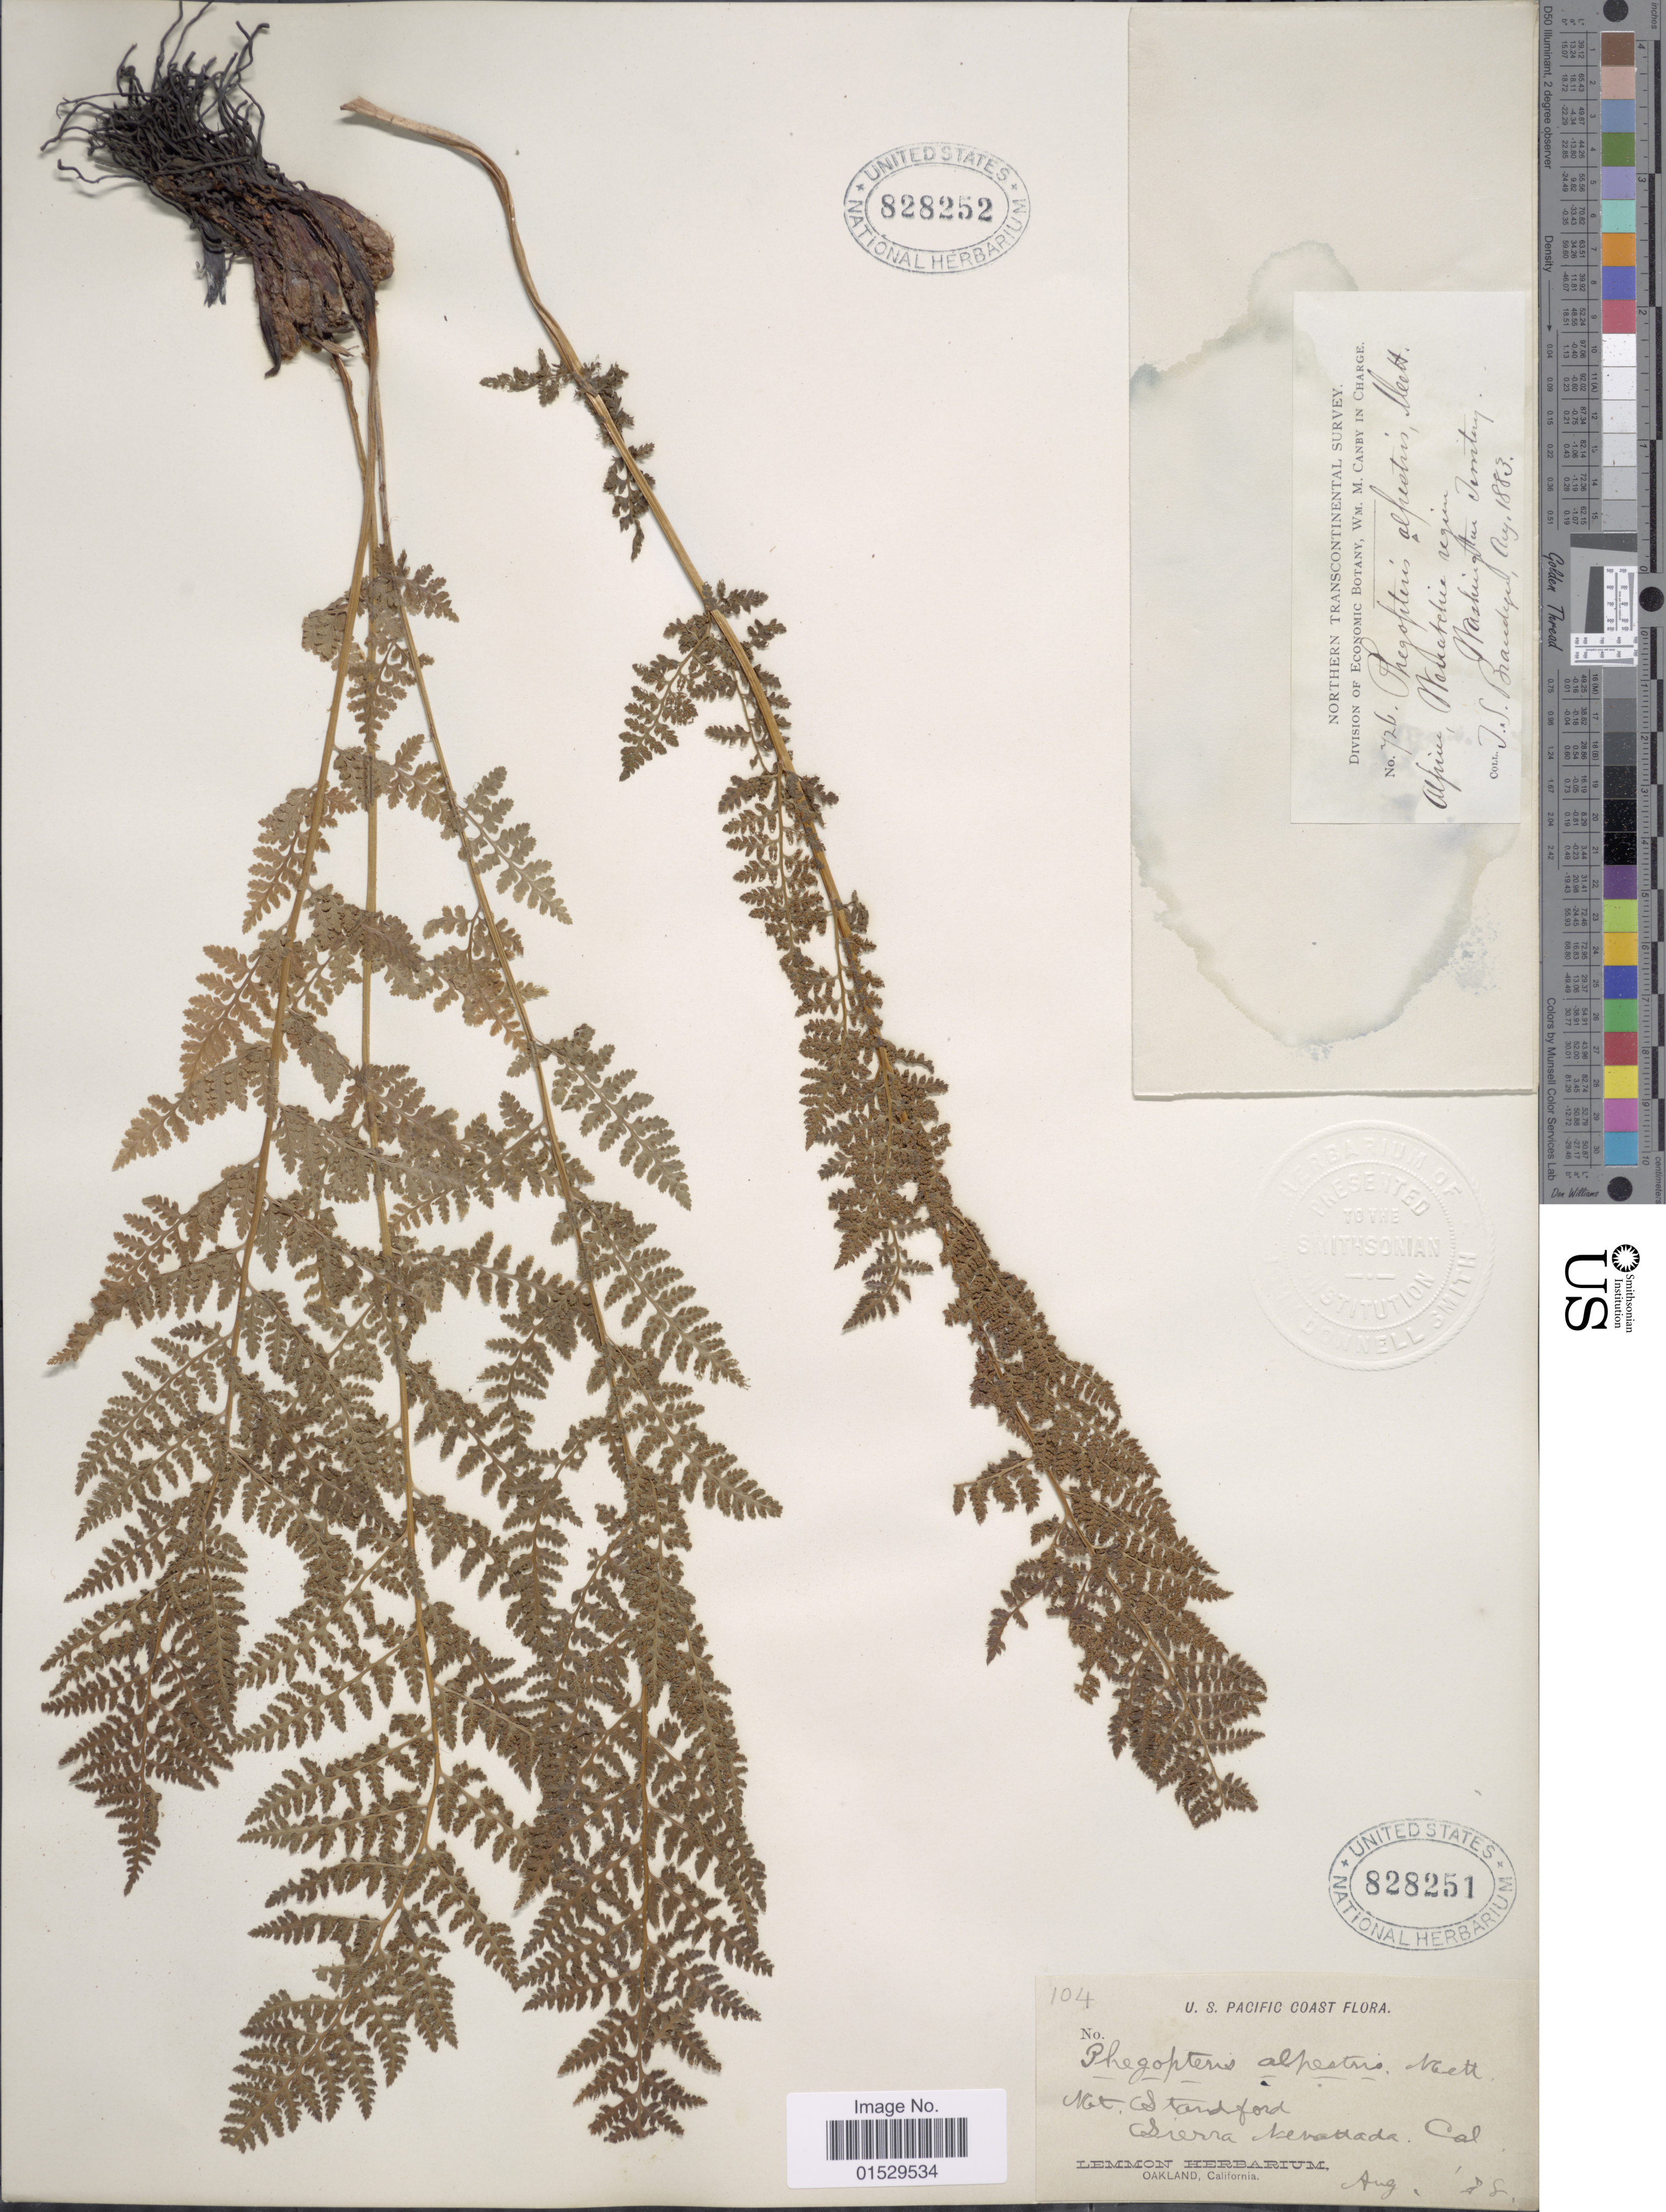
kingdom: Plantae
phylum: Tracheophyta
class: Polypodiopsida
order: Polypodiales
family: Athyriaceae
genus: Athyrium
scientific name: Athyrium distentifolilum subsp. americanum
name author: (Butters) Hultén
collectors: J. S. Brandegee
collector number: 726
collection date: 1883-08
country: United States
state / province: Washington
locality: Alpine, Wenatetie region, Washington Territory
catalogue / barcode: US 828252